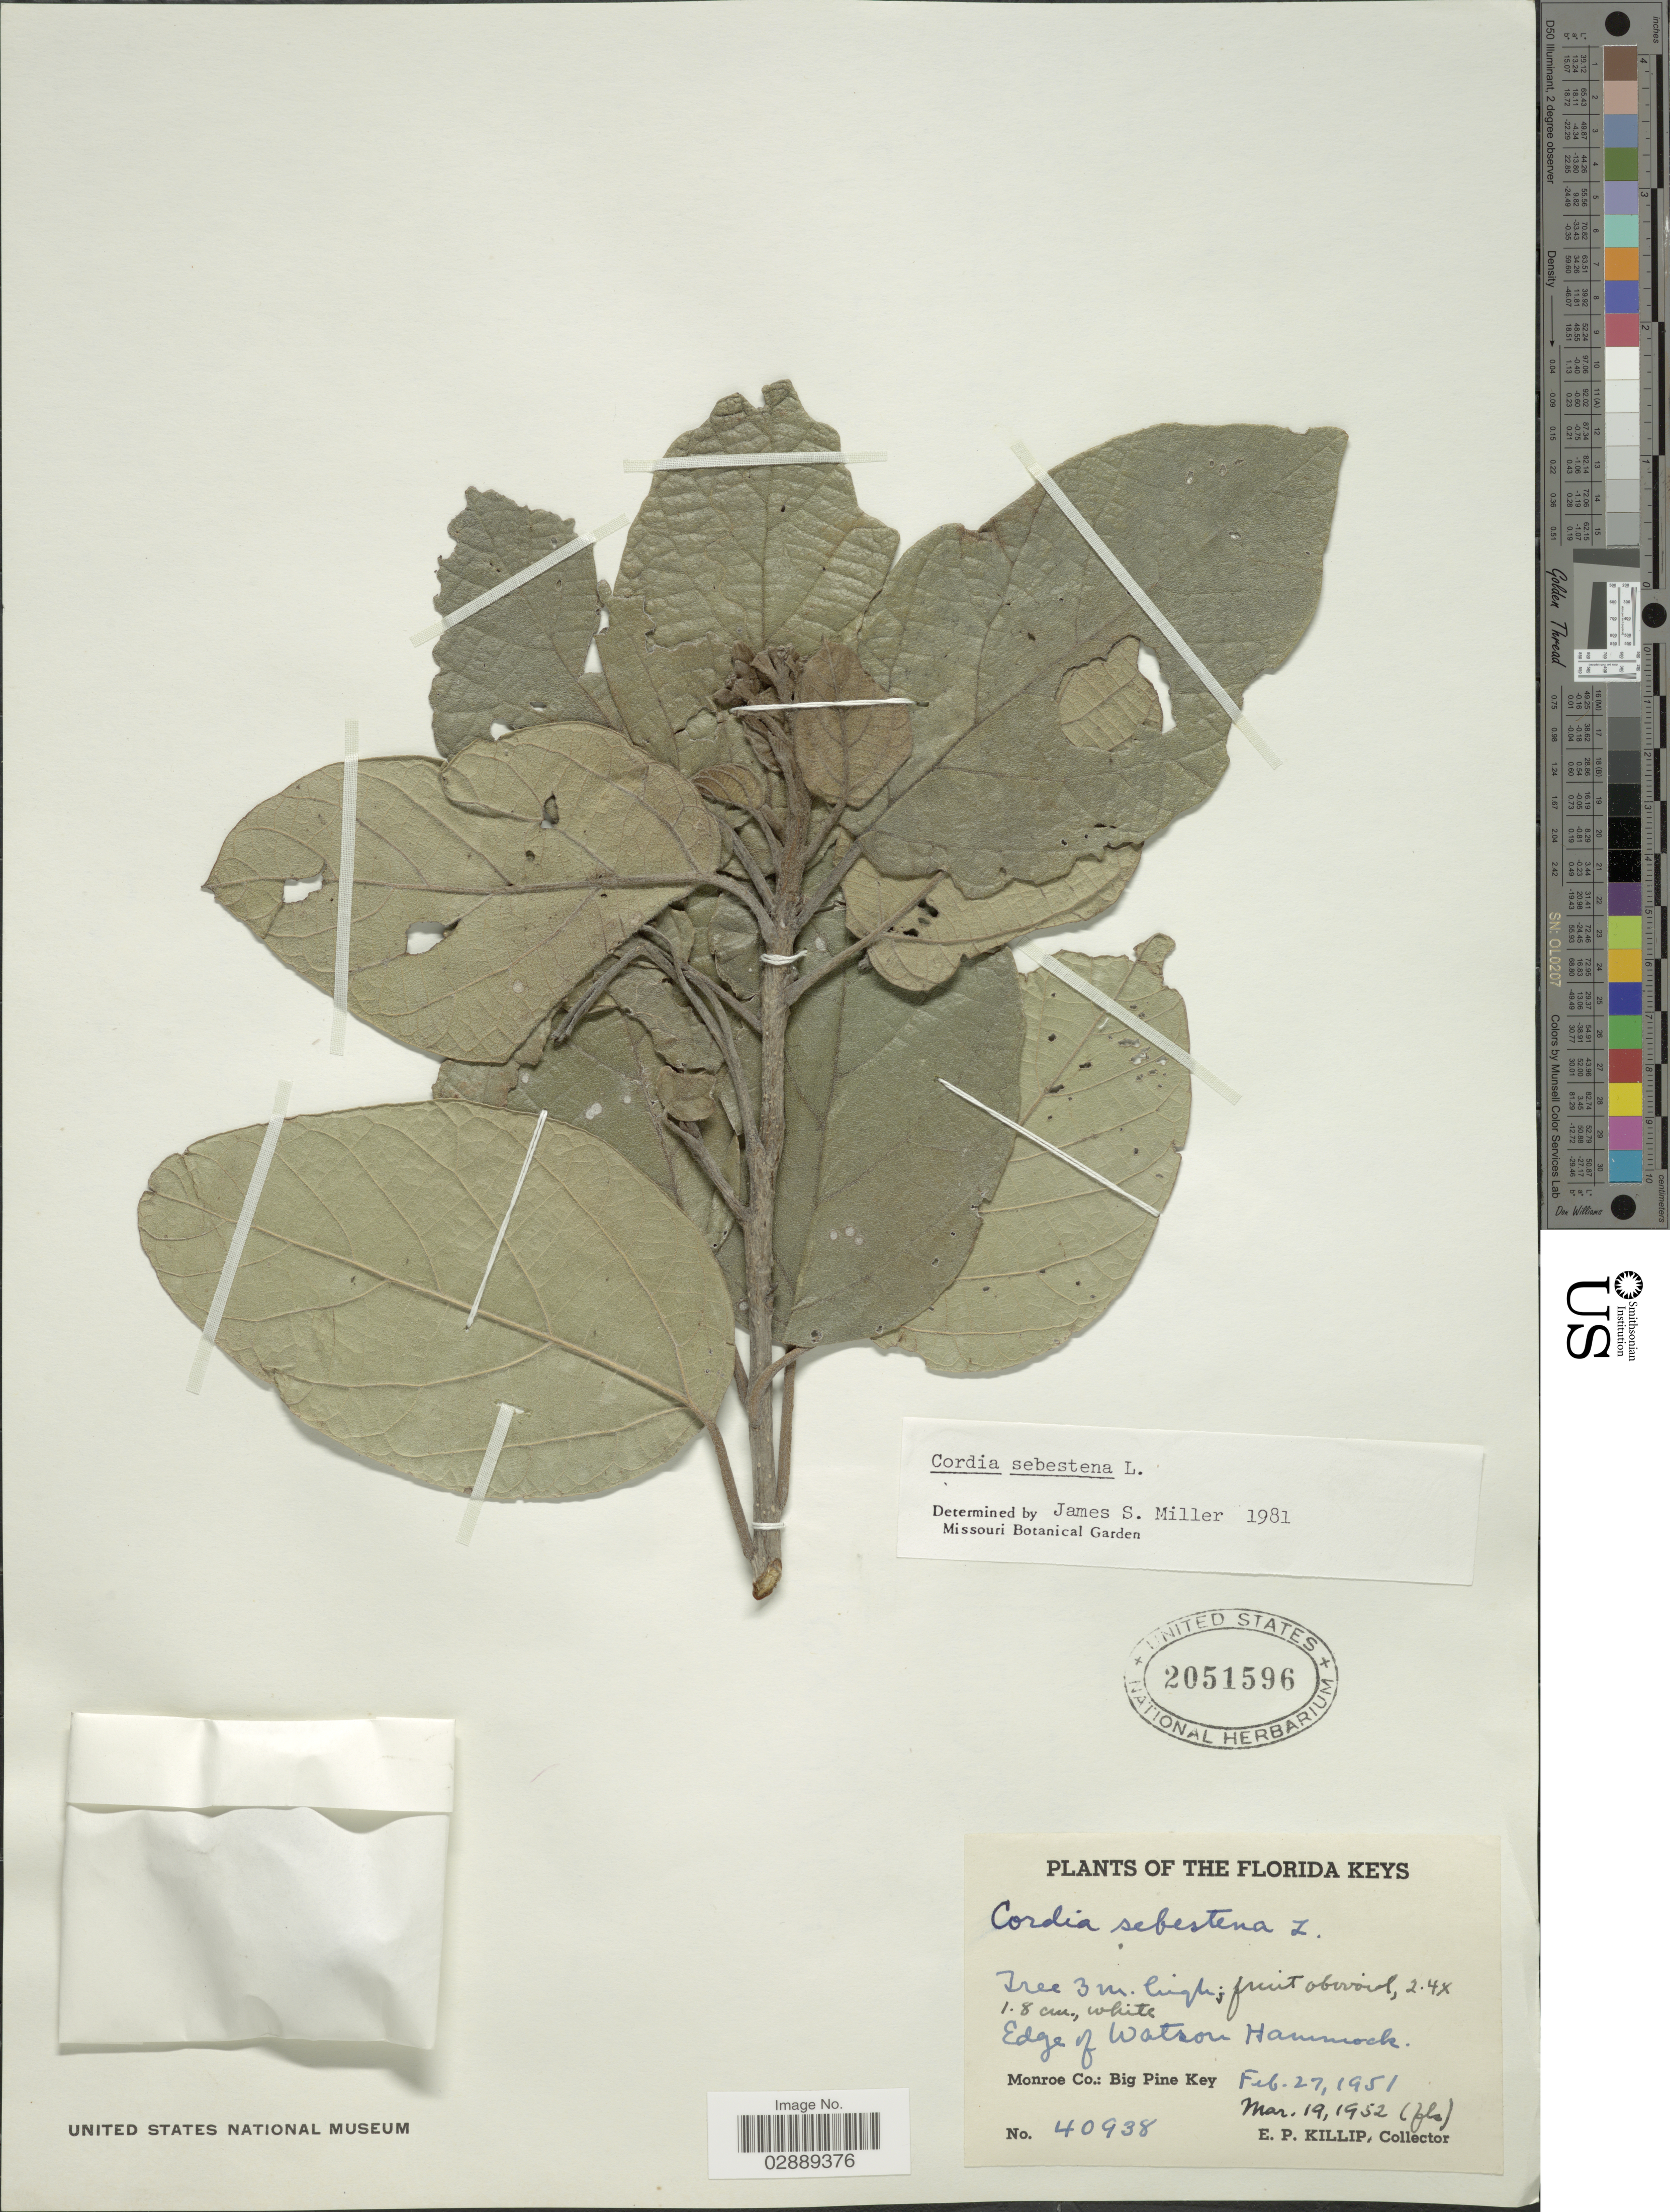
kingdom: Plantae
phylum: Tracheophyta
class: Magnoliopsida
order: Boraginales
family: Cordiaceae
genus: Cordia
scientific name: Cordia sebestena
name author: L.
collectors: E. P. Killip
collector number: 40938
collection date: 1951-02-27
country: United States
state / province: Florida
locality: The Florida Keys. Edge of Watson Hammock. Monroe Co.: Big Pine Key.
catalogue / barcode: US 2051596